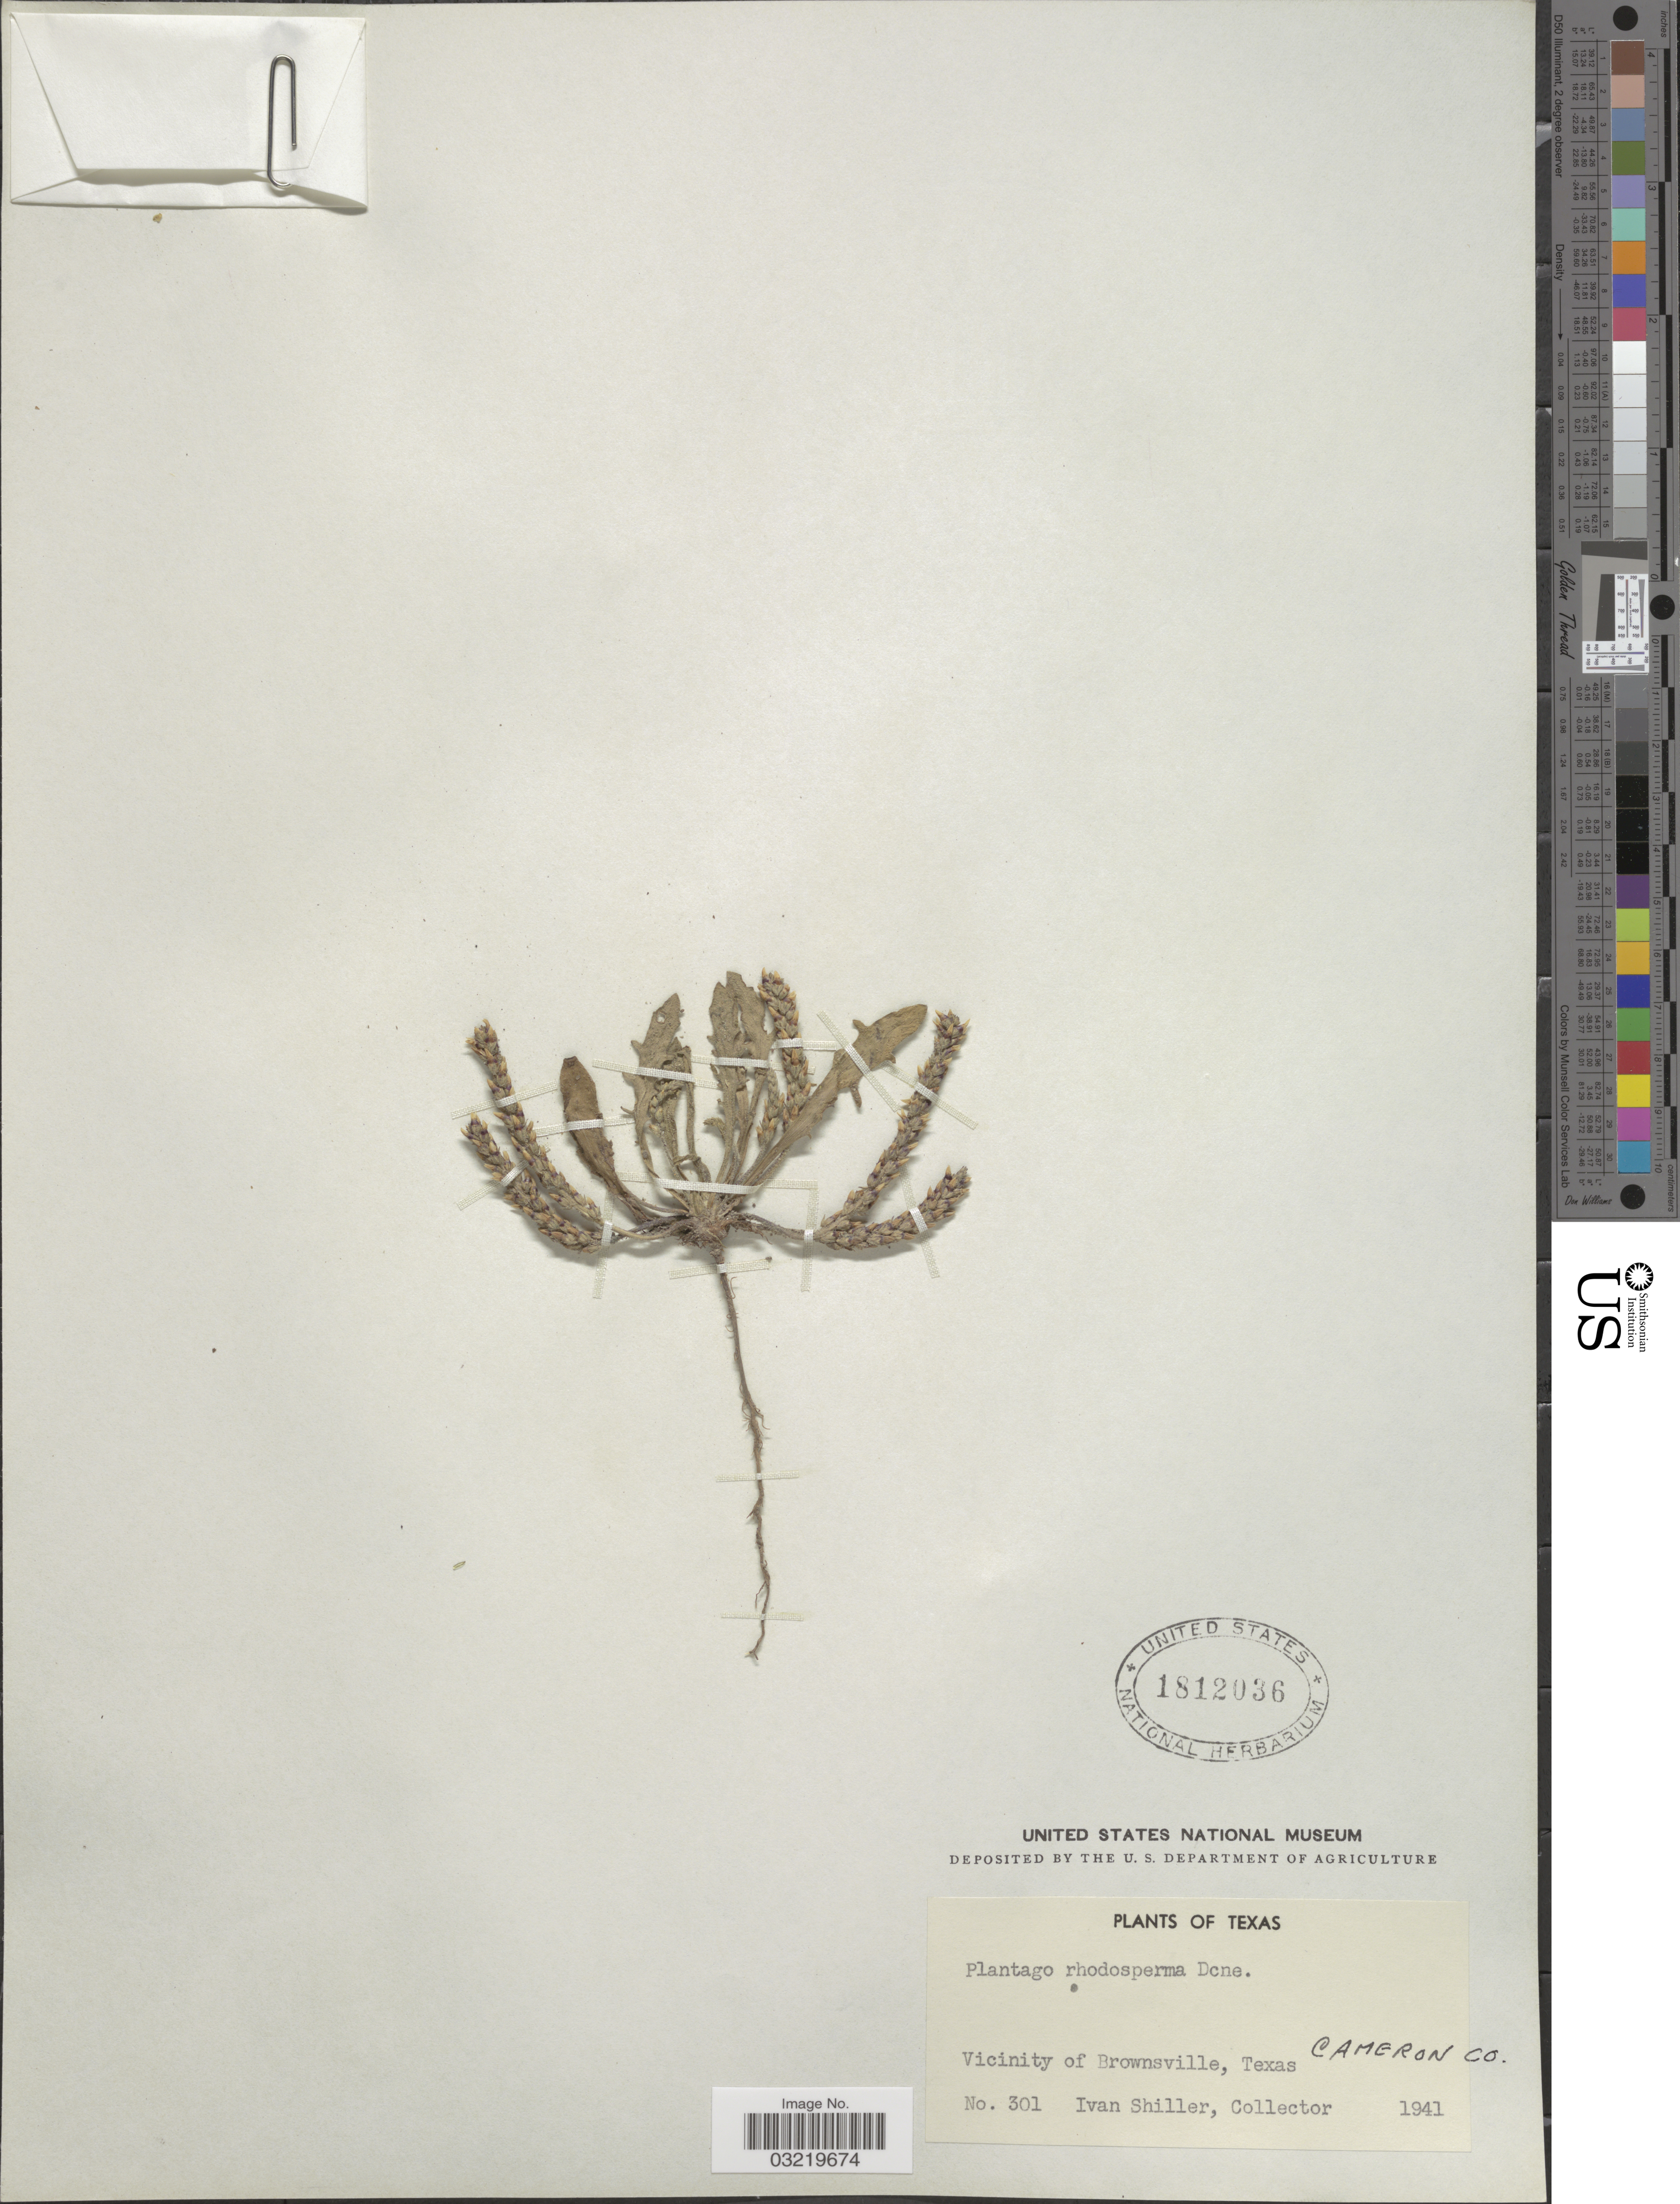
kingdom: Plantae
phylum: Tracheophyta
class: Magnoliopsida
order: Lamiales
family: Plantaginaceae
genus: Plantago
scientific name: Plantago rhodosperma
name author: Decne.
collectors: I. Shiller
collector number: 301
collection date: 1941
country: United States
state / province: Texas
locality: Vicinity of Brownsville. Cameron Co.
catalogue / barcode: US 1812036